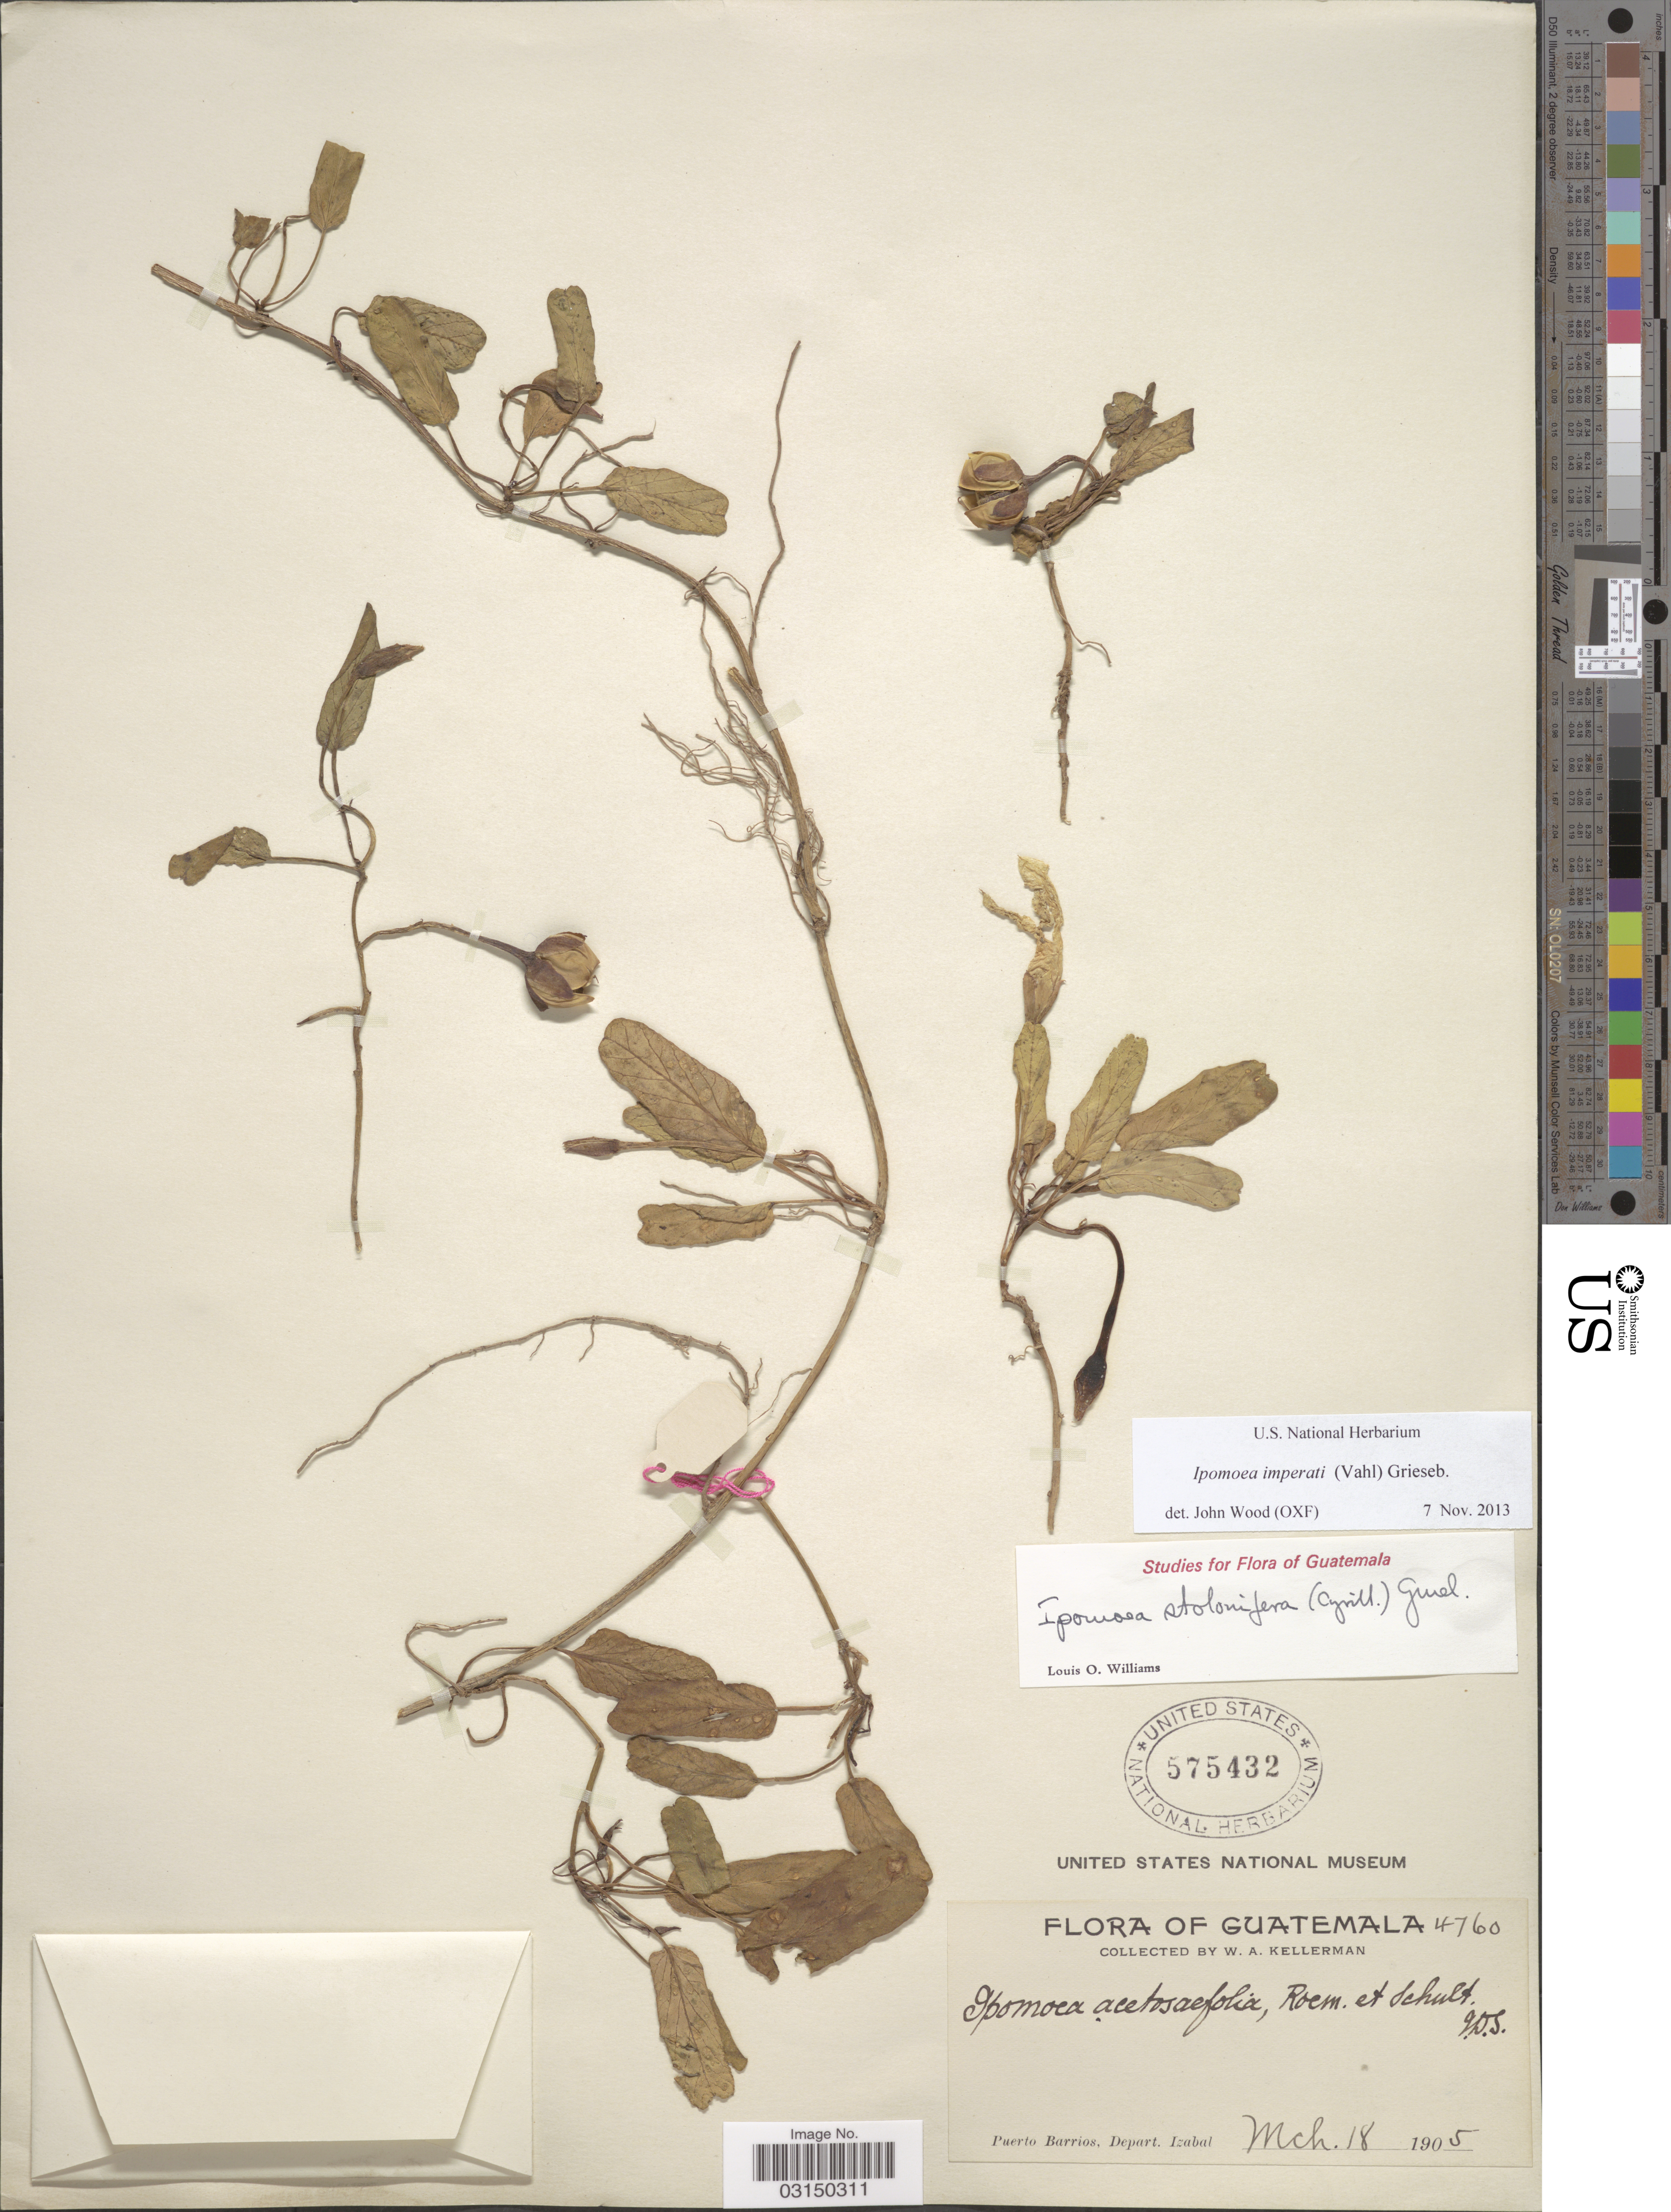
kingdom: Plantae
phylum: Tracheophyta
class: Magnoliopsida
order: Solanales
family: Convolvulaceae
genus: Ipomoea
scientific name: Ipomoea imperati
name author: (Vahl) Griseb.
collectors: W. Kellerman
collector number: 4760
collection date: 1905-03-18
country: Guatemala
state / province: Izabal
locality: Puerto Barrios, Depart. Izabal.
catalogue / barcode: US 575432